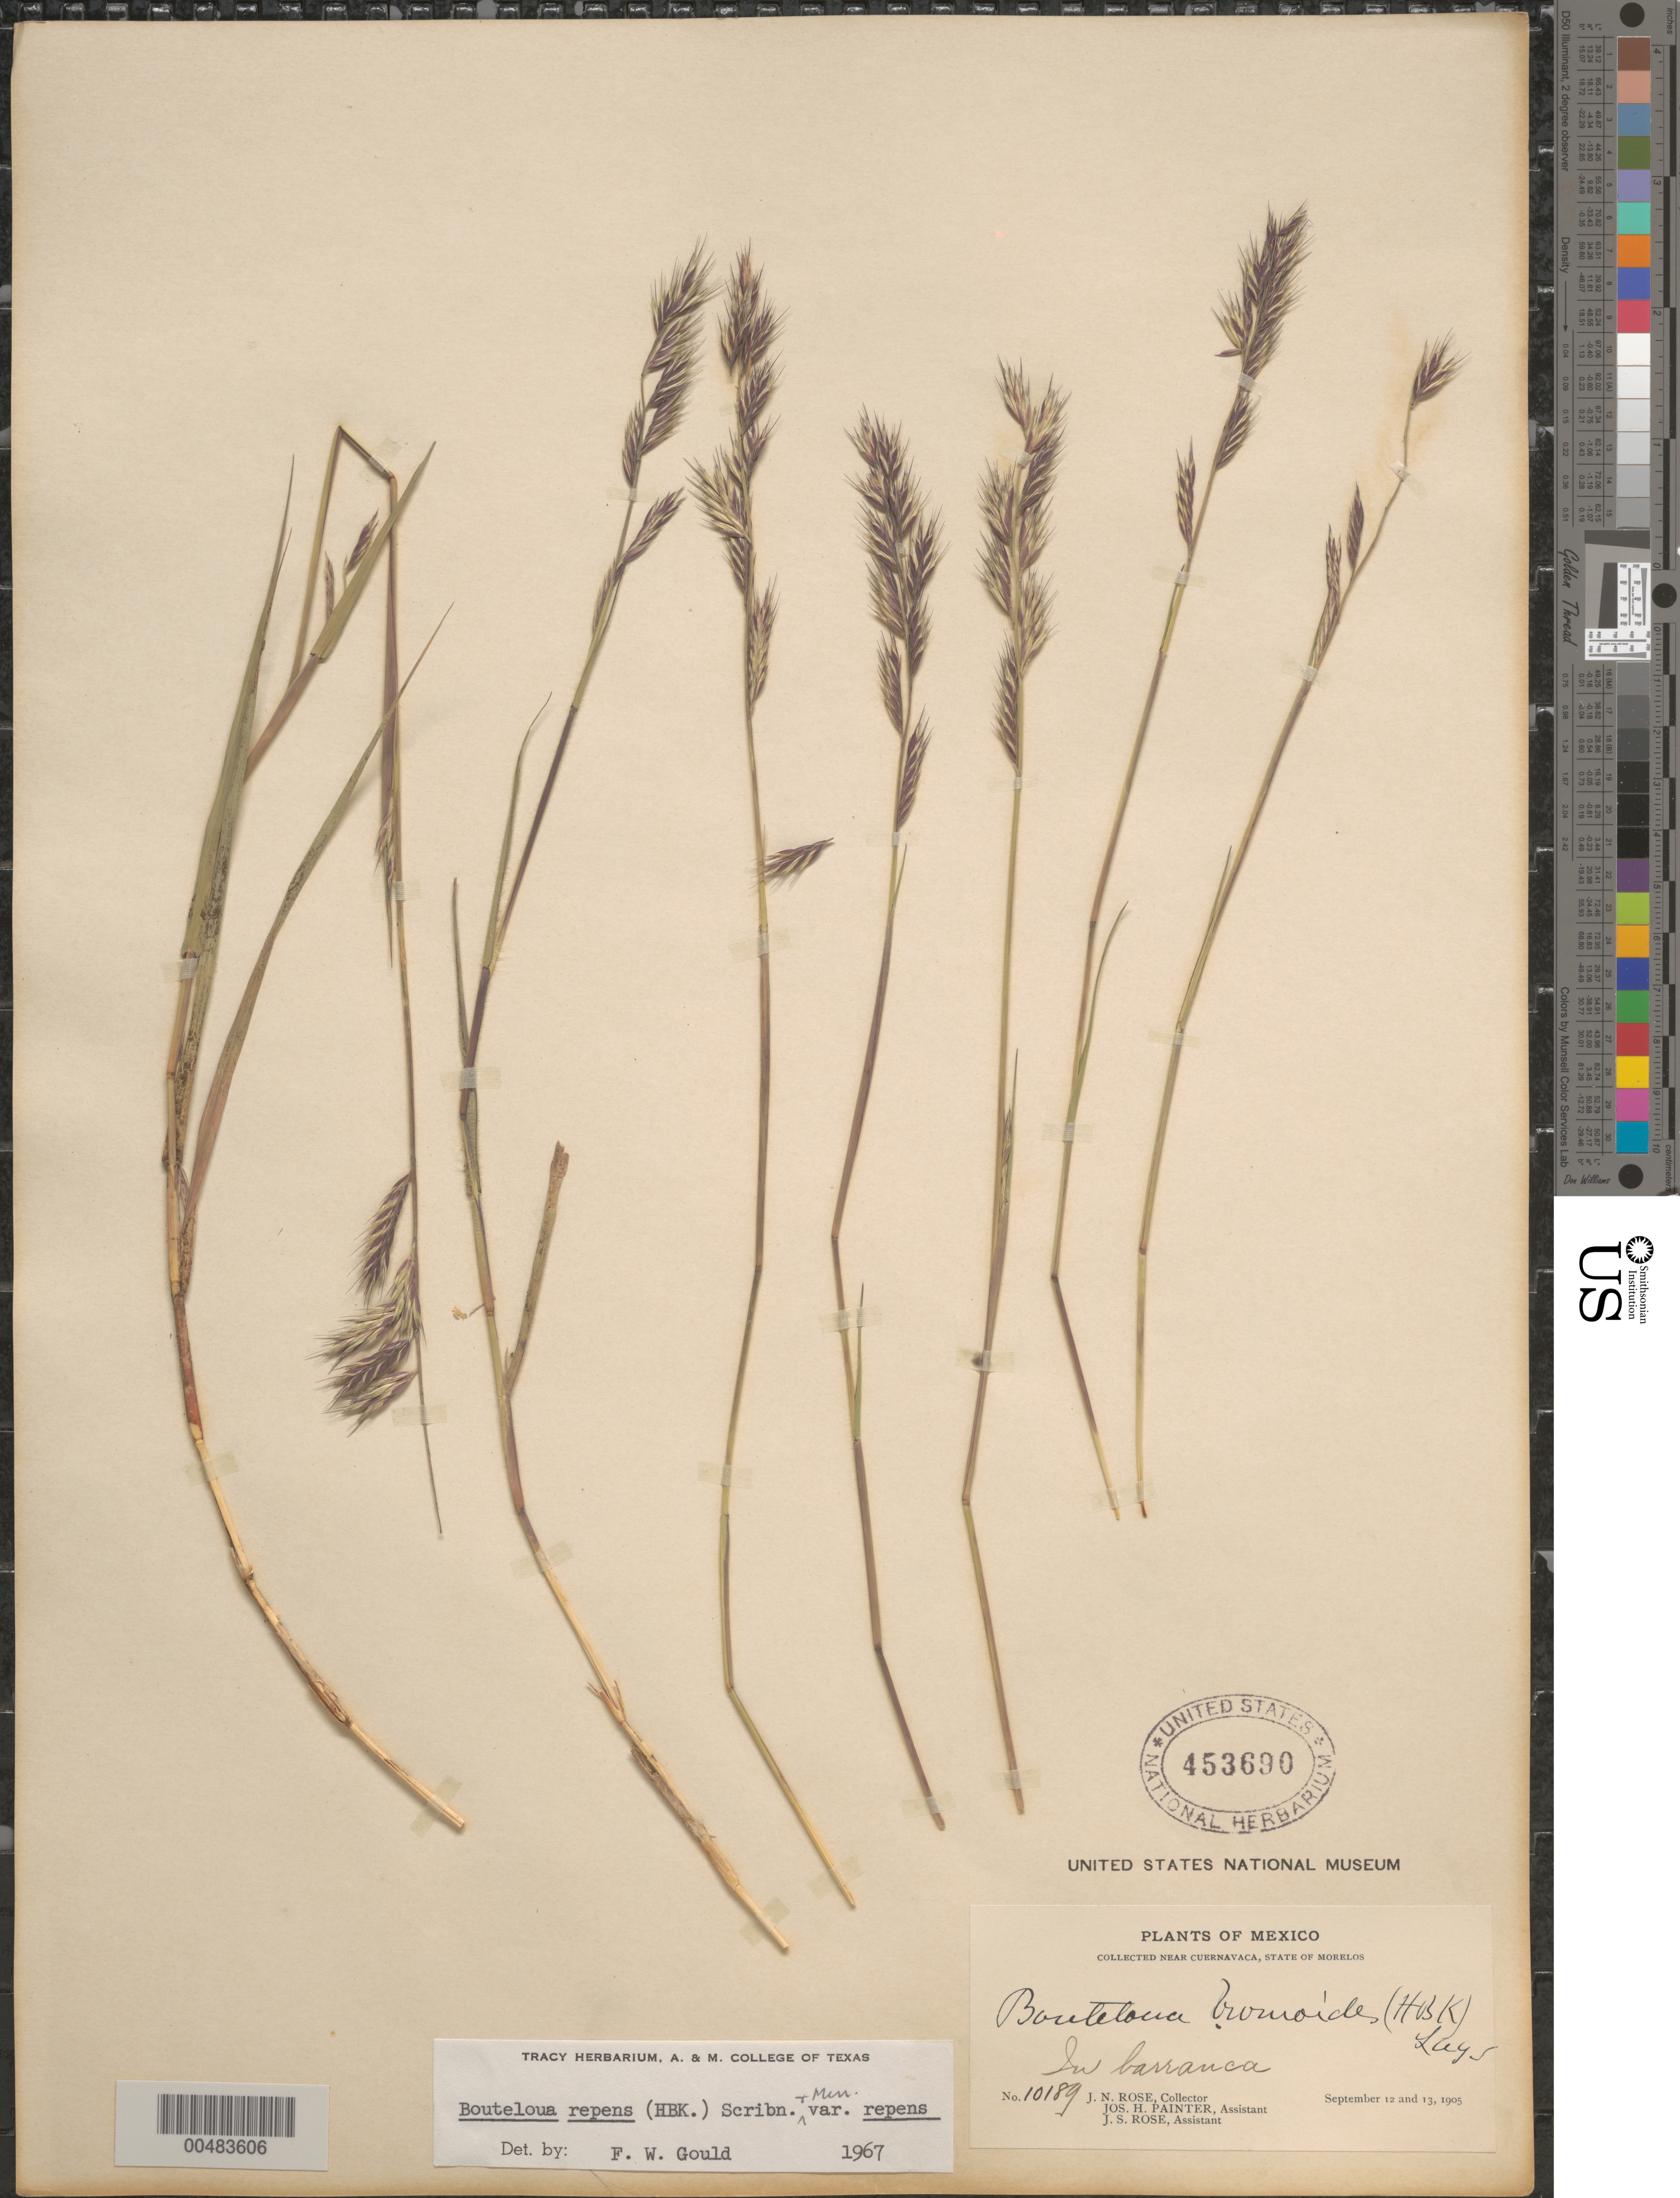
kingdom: Plantae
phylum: Tracheophyta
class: Liliopsida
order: Poales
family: Poaceae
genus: Bouteloua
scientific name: Bouteloua repens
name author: (Kunth) Scribn. & Merr.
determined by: Gould, F. W.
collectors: J. N. Rose, J. H. Painter & J. S. Rose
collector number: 10189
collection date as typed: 12 Sep 1905 to 13 Sep 1905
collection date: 1905-09-12/1905-09-13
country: Mexico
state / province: Morelos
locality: Cuernavaca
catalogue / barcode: US 453690